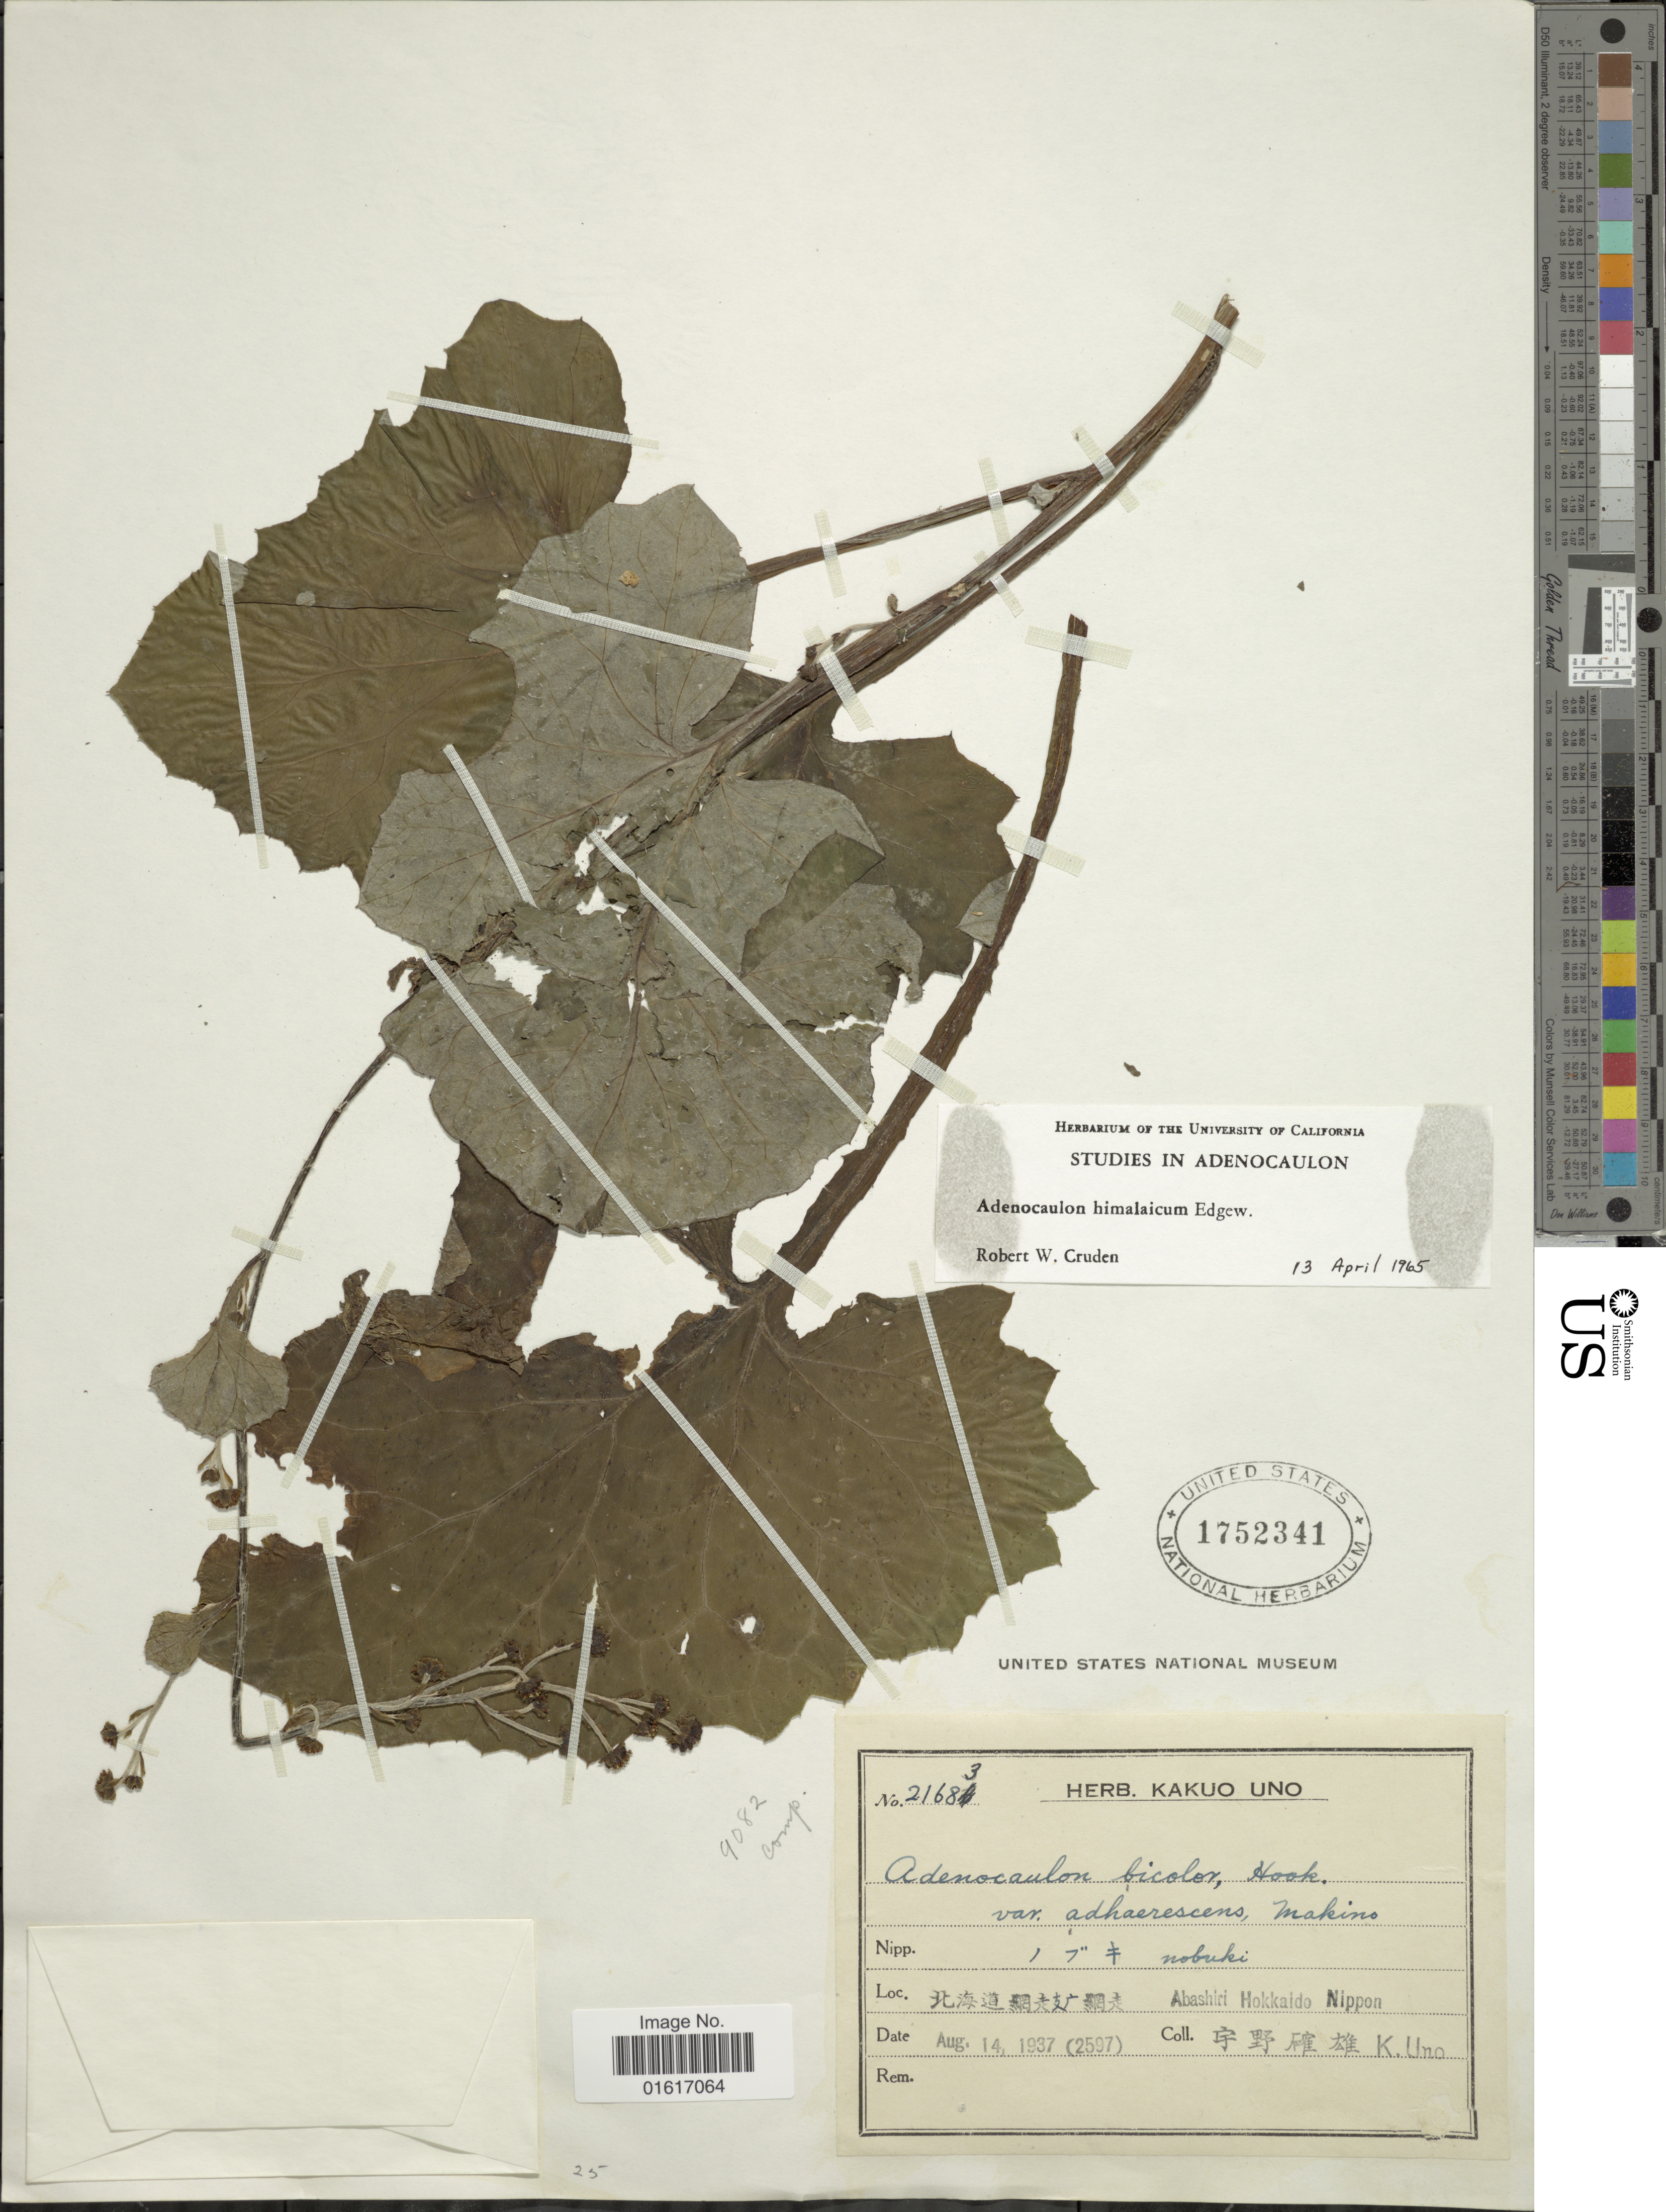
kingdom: Plantae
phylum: Tracheophyta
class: Magnoliopsida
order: Asterales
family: Asteraceae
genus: Adenocaulon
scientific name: Adenocaulon himalaicum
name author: Edgew.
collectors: K. Uno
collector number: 21683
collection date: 1937-08-14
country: Japan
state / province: Hokkaidō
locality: Abashiri, Nippon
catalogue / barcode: US 1752341